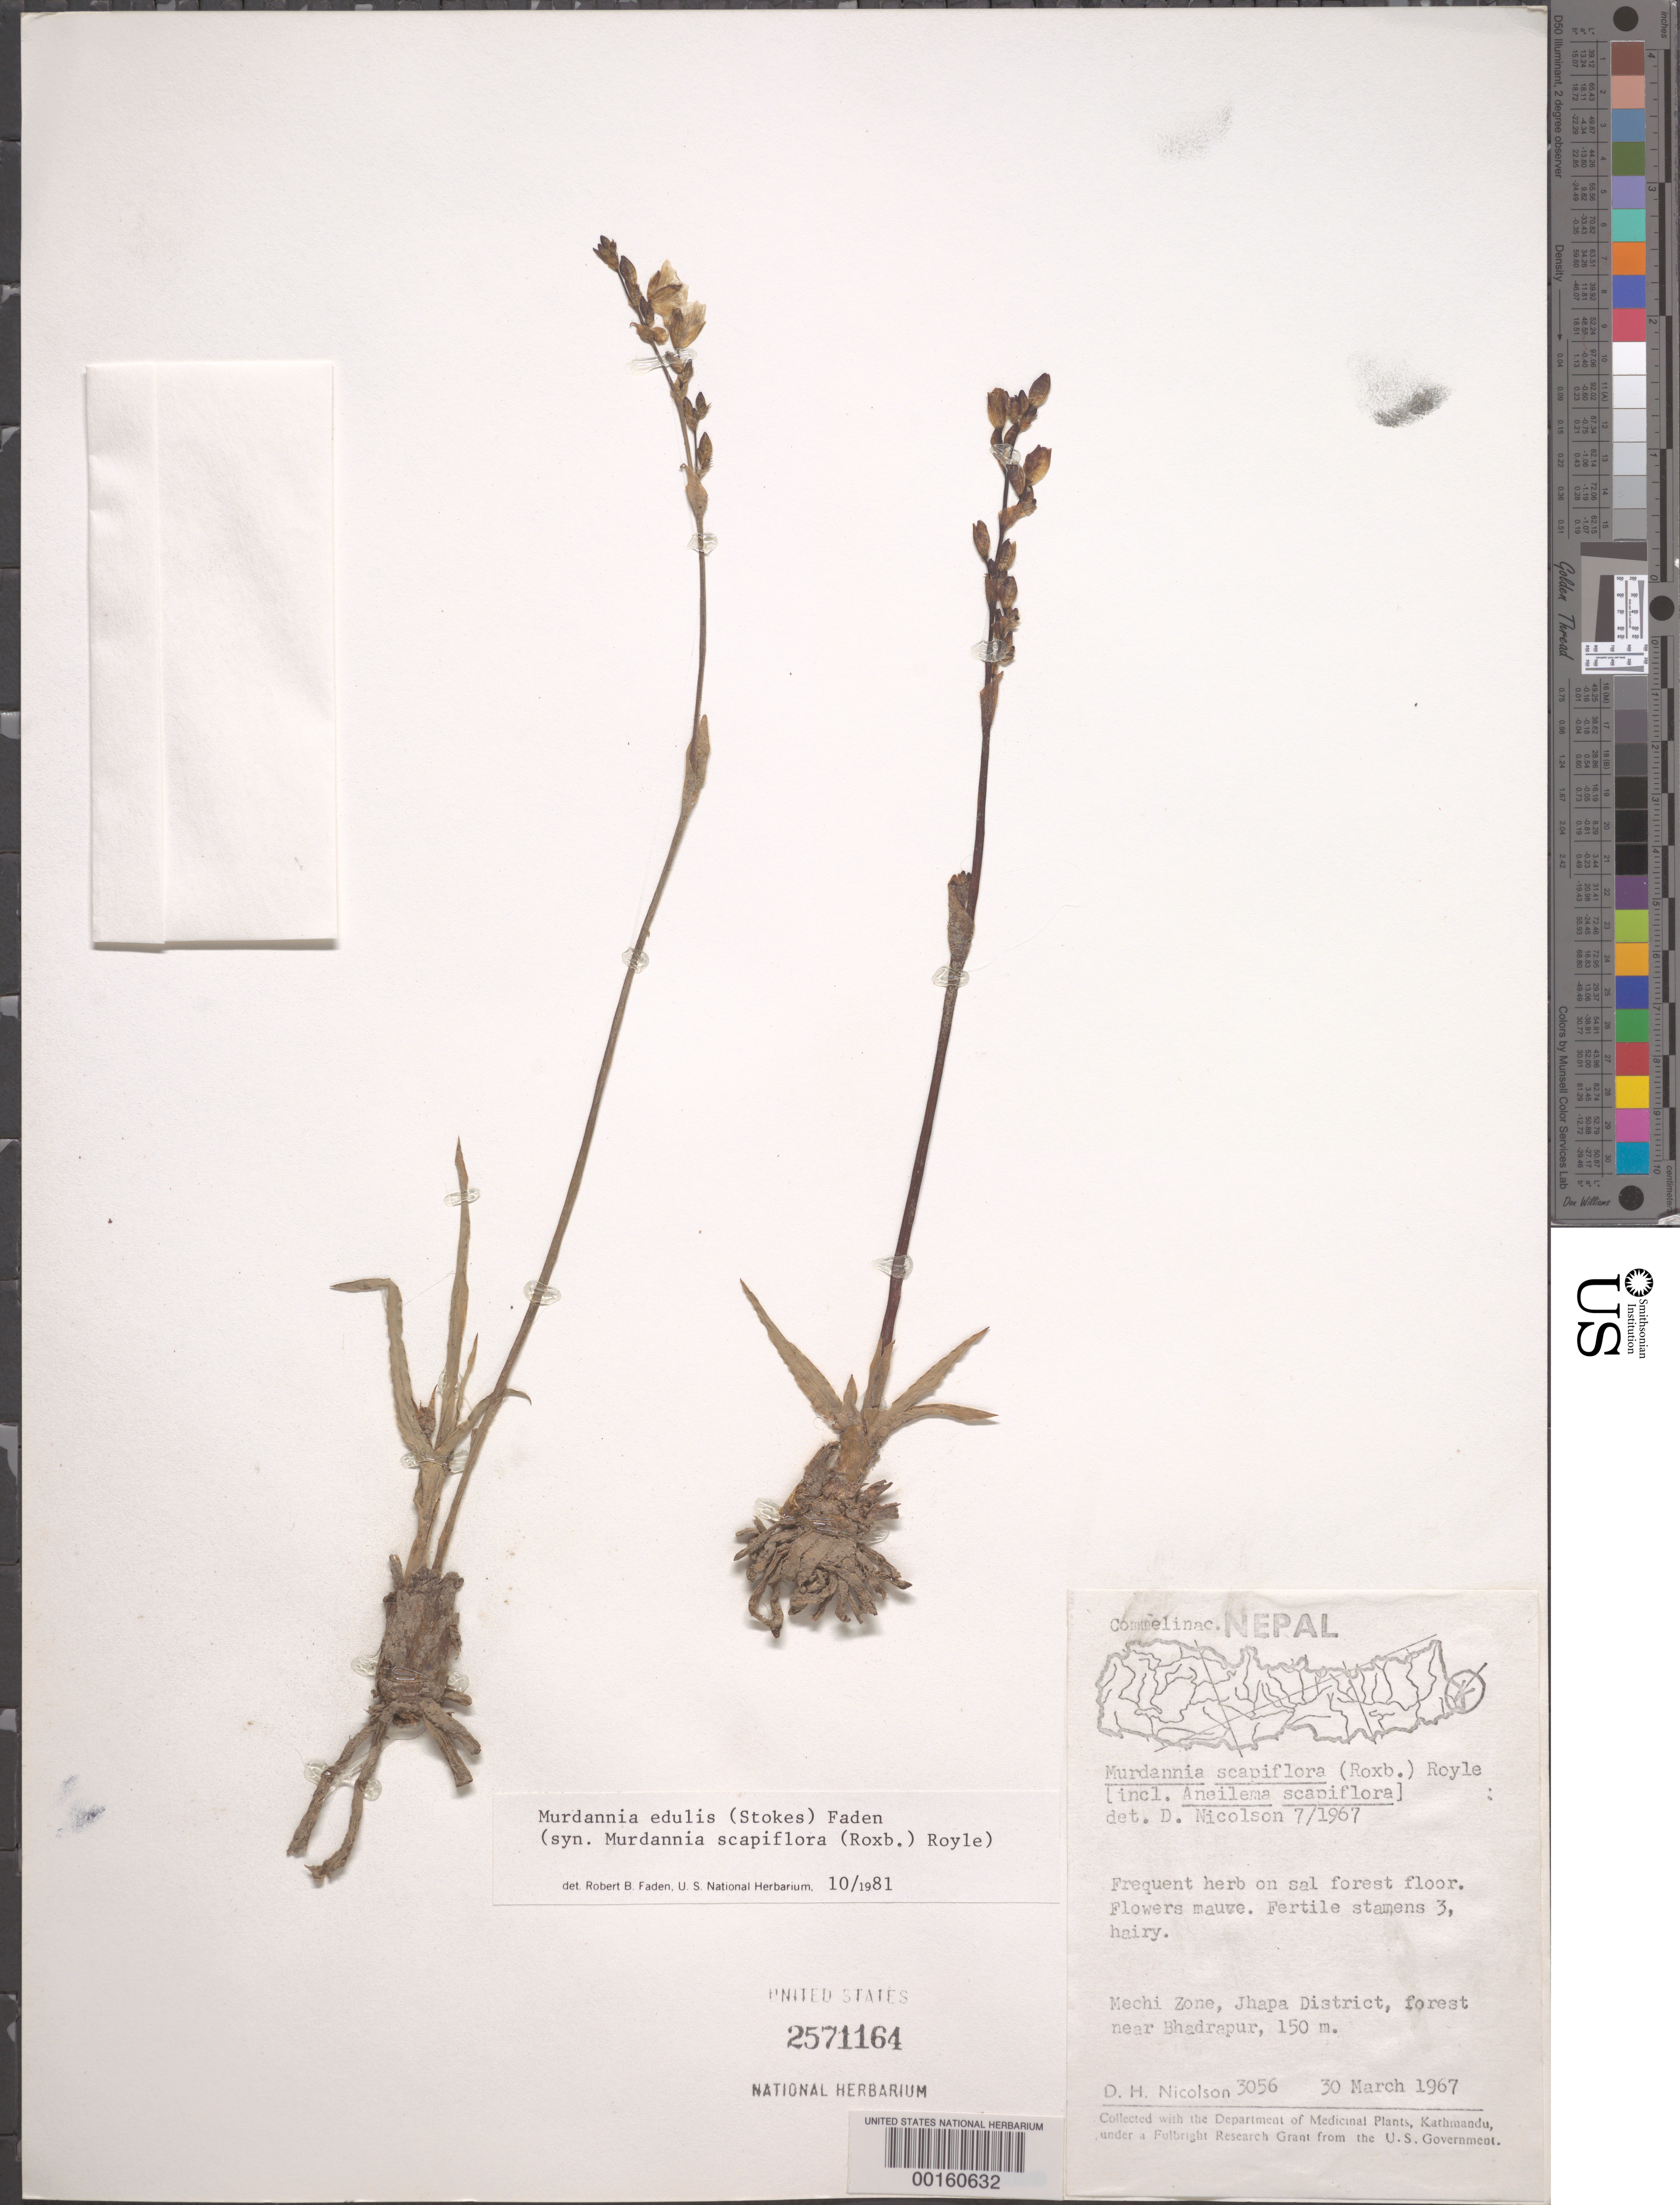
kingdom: Plantae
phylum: Tracheophyta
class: Liliopsida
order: Commelinales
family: Commelinaceae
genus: Murdannia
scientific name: Murdannia edulis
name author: (Stokes) Faden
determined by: Faden, Robert B., (US), Smithsonian Institution - National Museum of Natural History (UNITED STATES)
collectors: D. H. Nicolson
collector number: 3056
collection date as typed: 30 Mar 1967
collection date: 1967-03-30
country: Nepal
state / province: Mechi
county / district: Jhapa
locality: Near bhadrapur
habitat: Forest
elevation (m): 150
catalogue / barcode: US 2571164